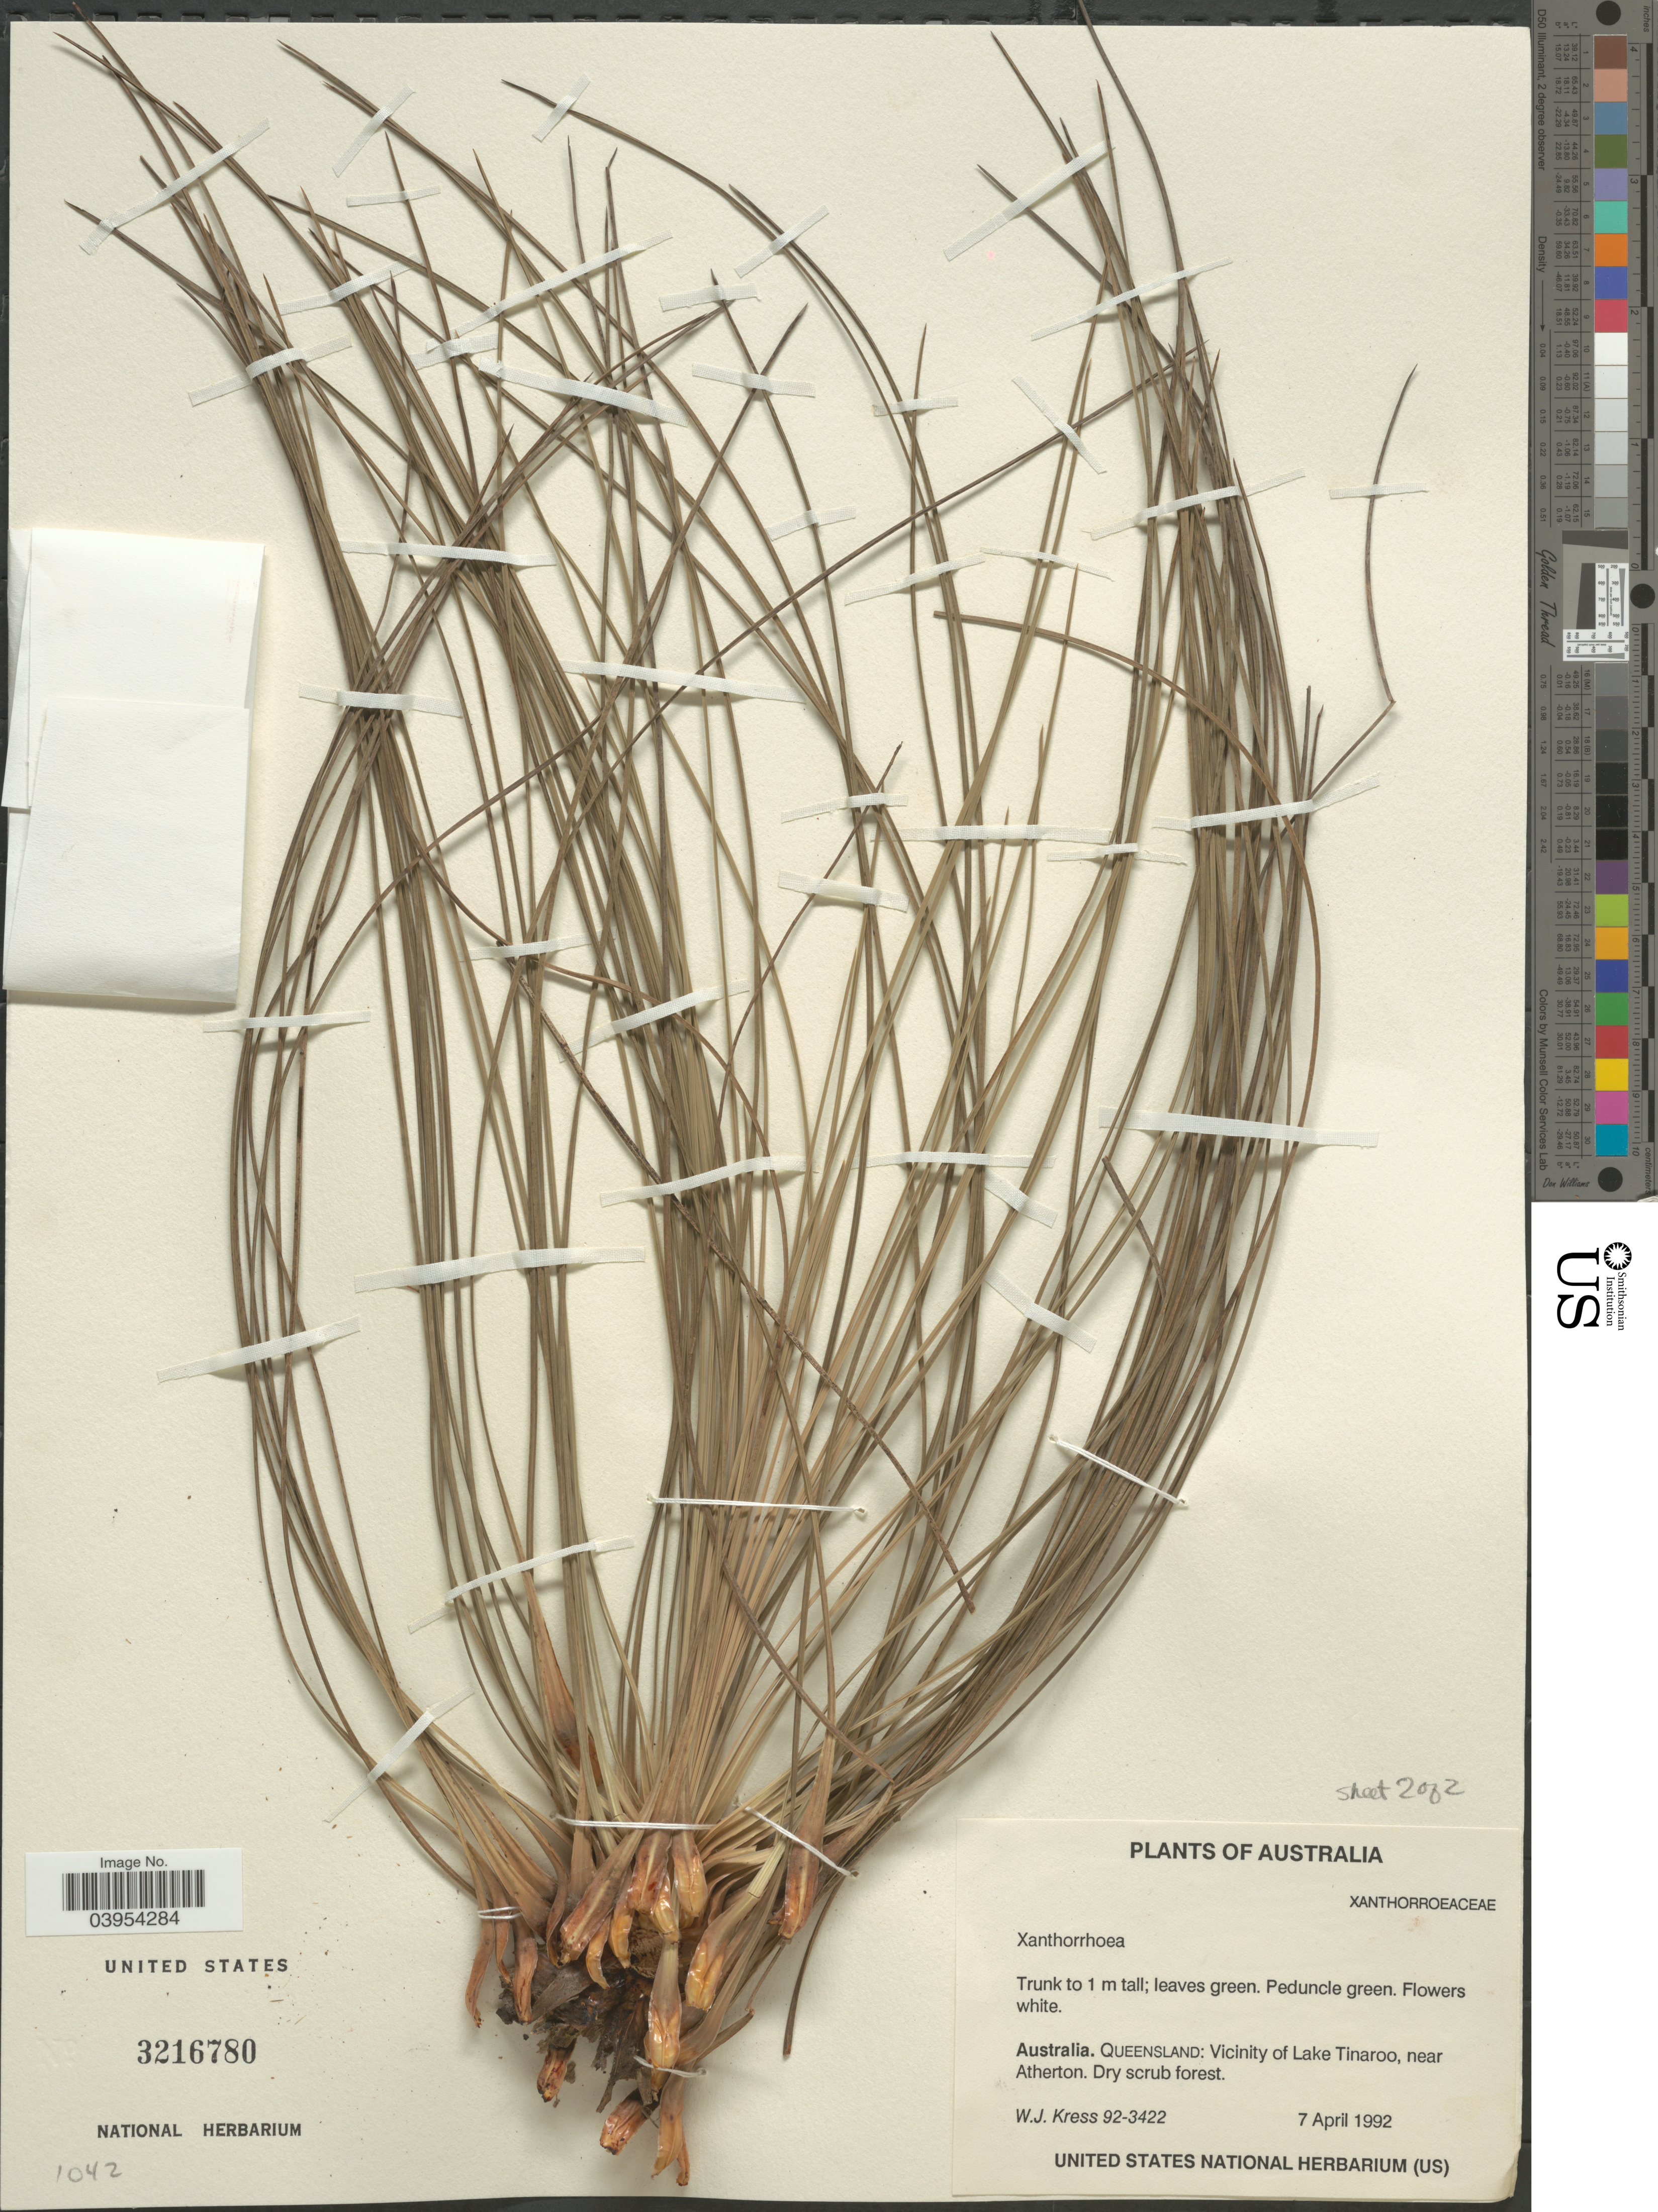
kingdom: Plantae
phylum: Tracheophyta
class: Liliopsida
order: Asparagales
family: Asphodelaceae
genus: Xanthorrhoea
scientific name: Xanthorrhoea sp.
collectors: W. J. Kress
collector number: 92-3422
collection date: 1992-04-07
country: Australia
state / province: Queensland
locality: Vicinity of Lake Tinaroo, near Atherton.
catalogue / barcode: US 3216780